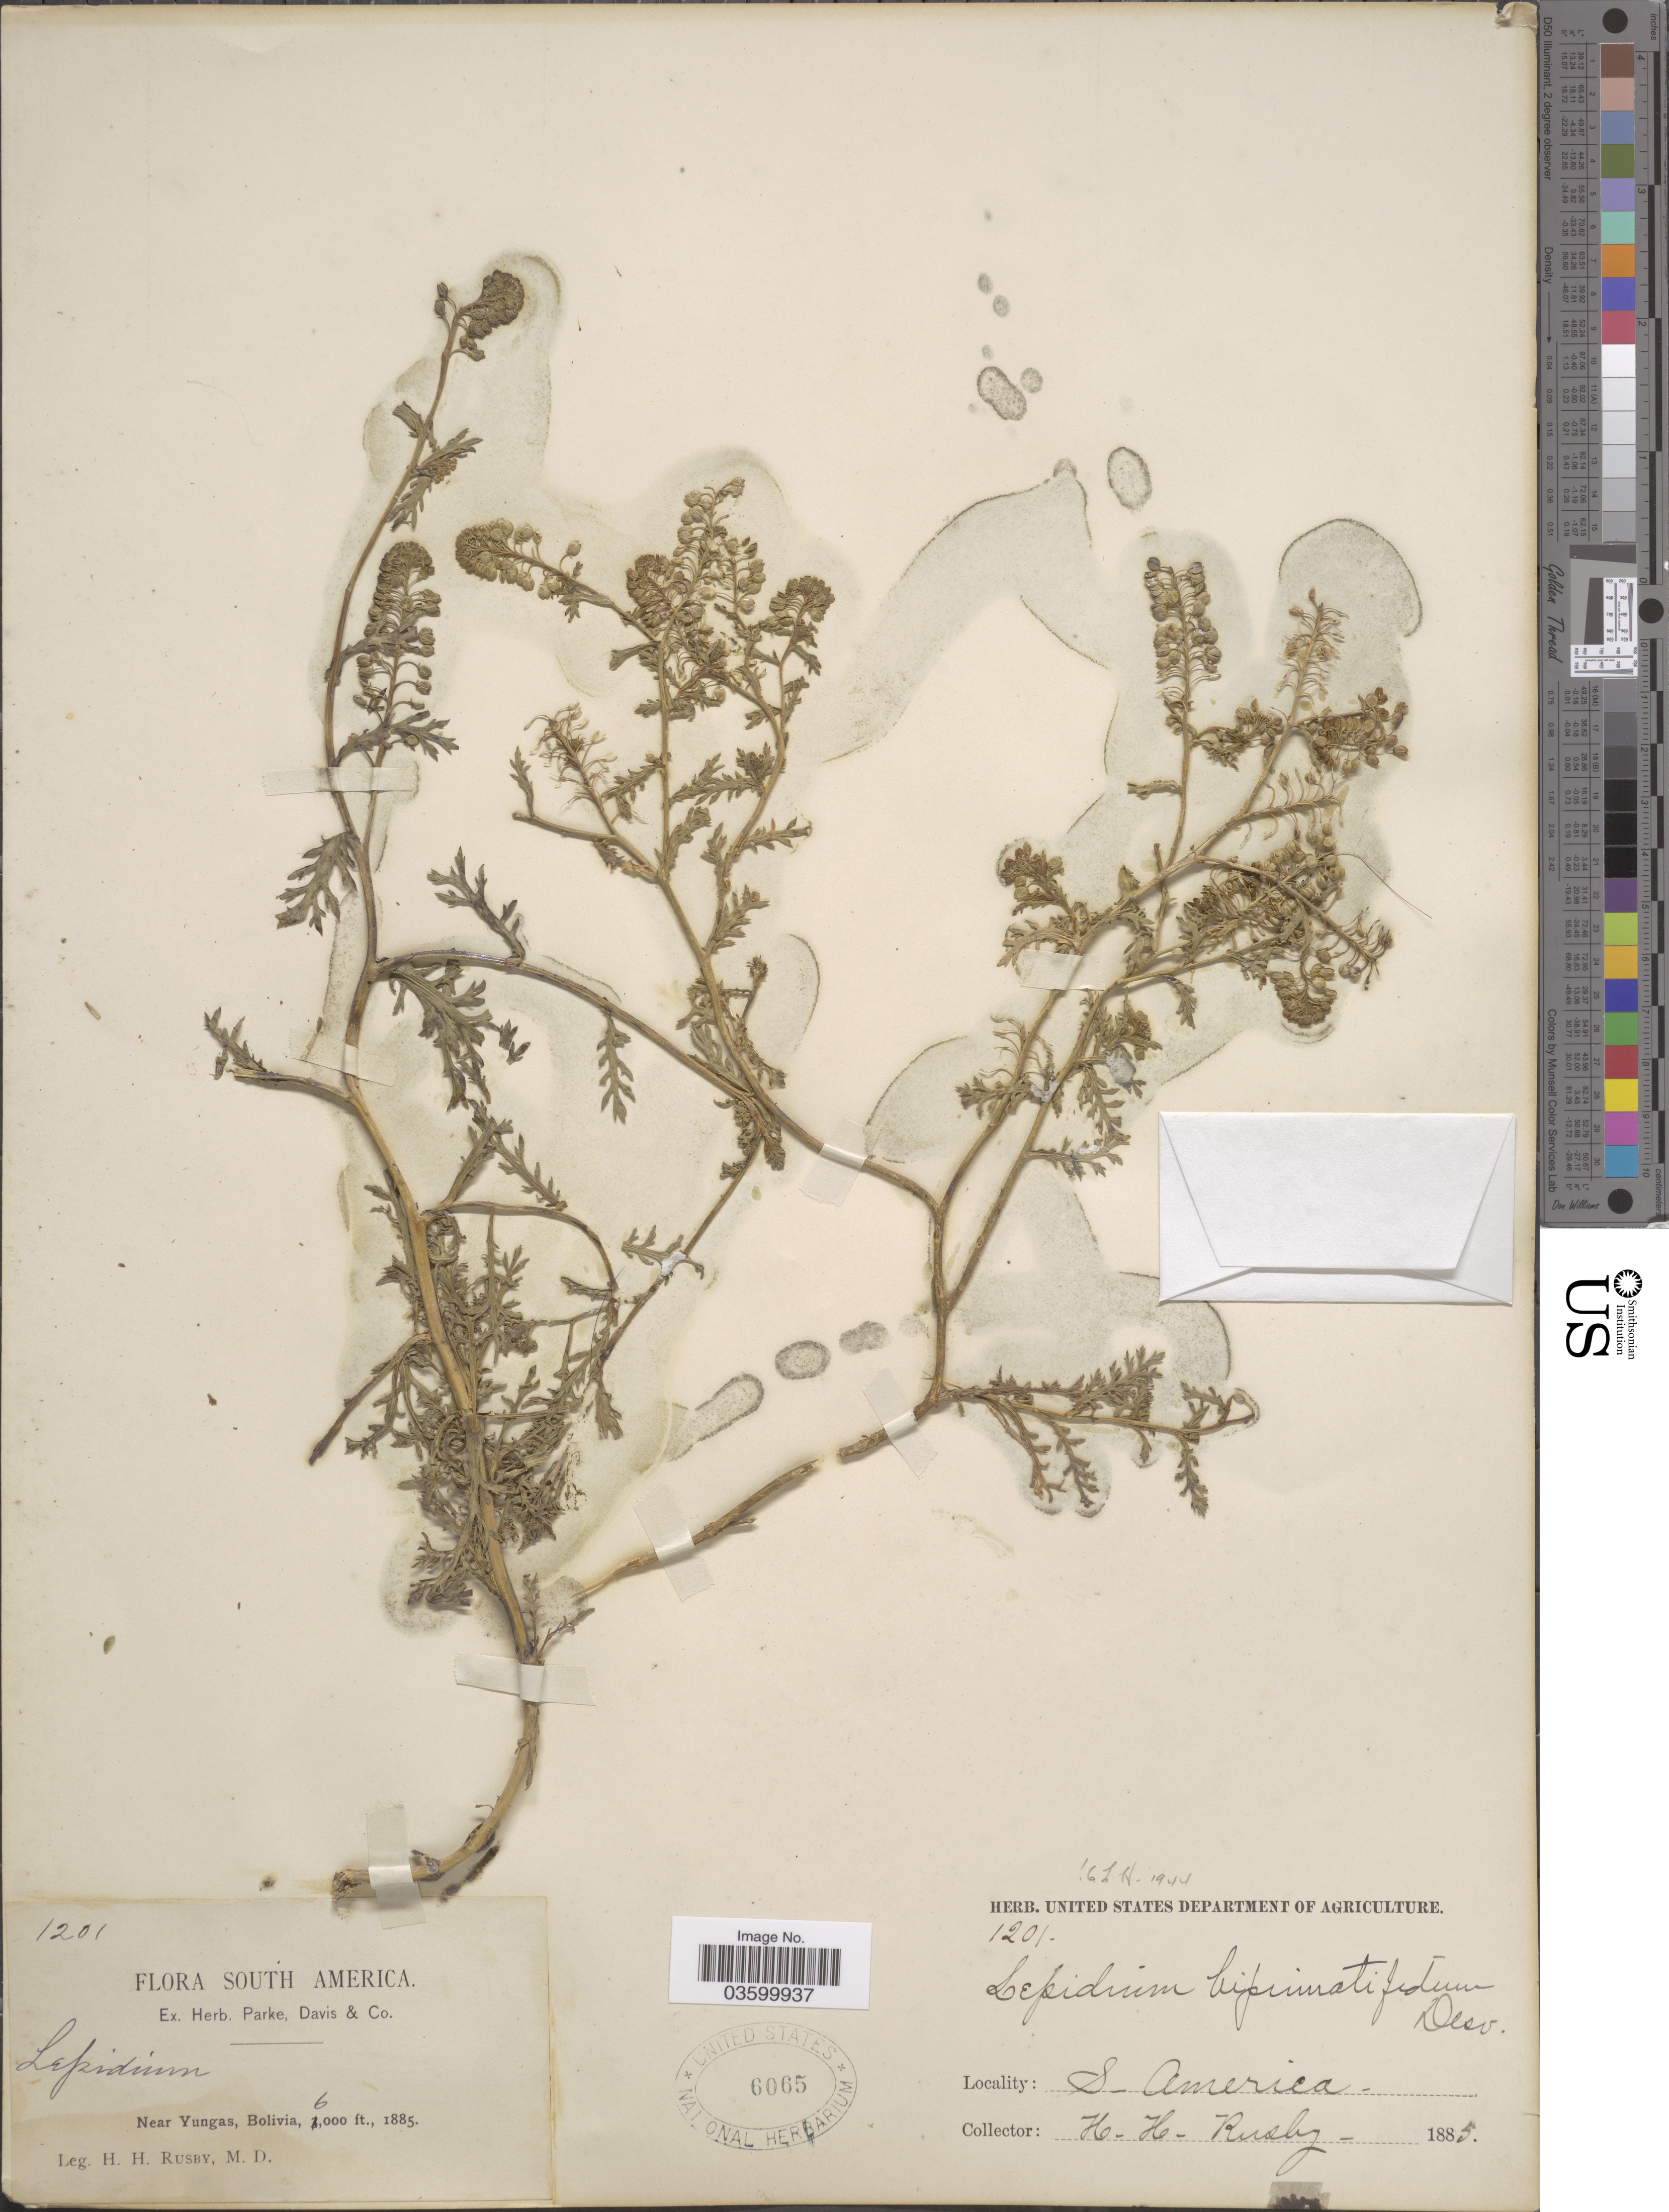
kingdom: Plantae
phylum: Tracheophyta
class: Magnoliopsida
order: Brassicales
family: Brassicaceae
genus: Lepidium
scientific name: Lepidium bipinnatifidum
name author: Desv.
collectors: H. H. Rusby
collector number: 1201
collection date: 1885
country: Bolivia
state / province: La Paz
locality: Near Yungas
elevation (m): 1829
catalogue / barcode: US 6065